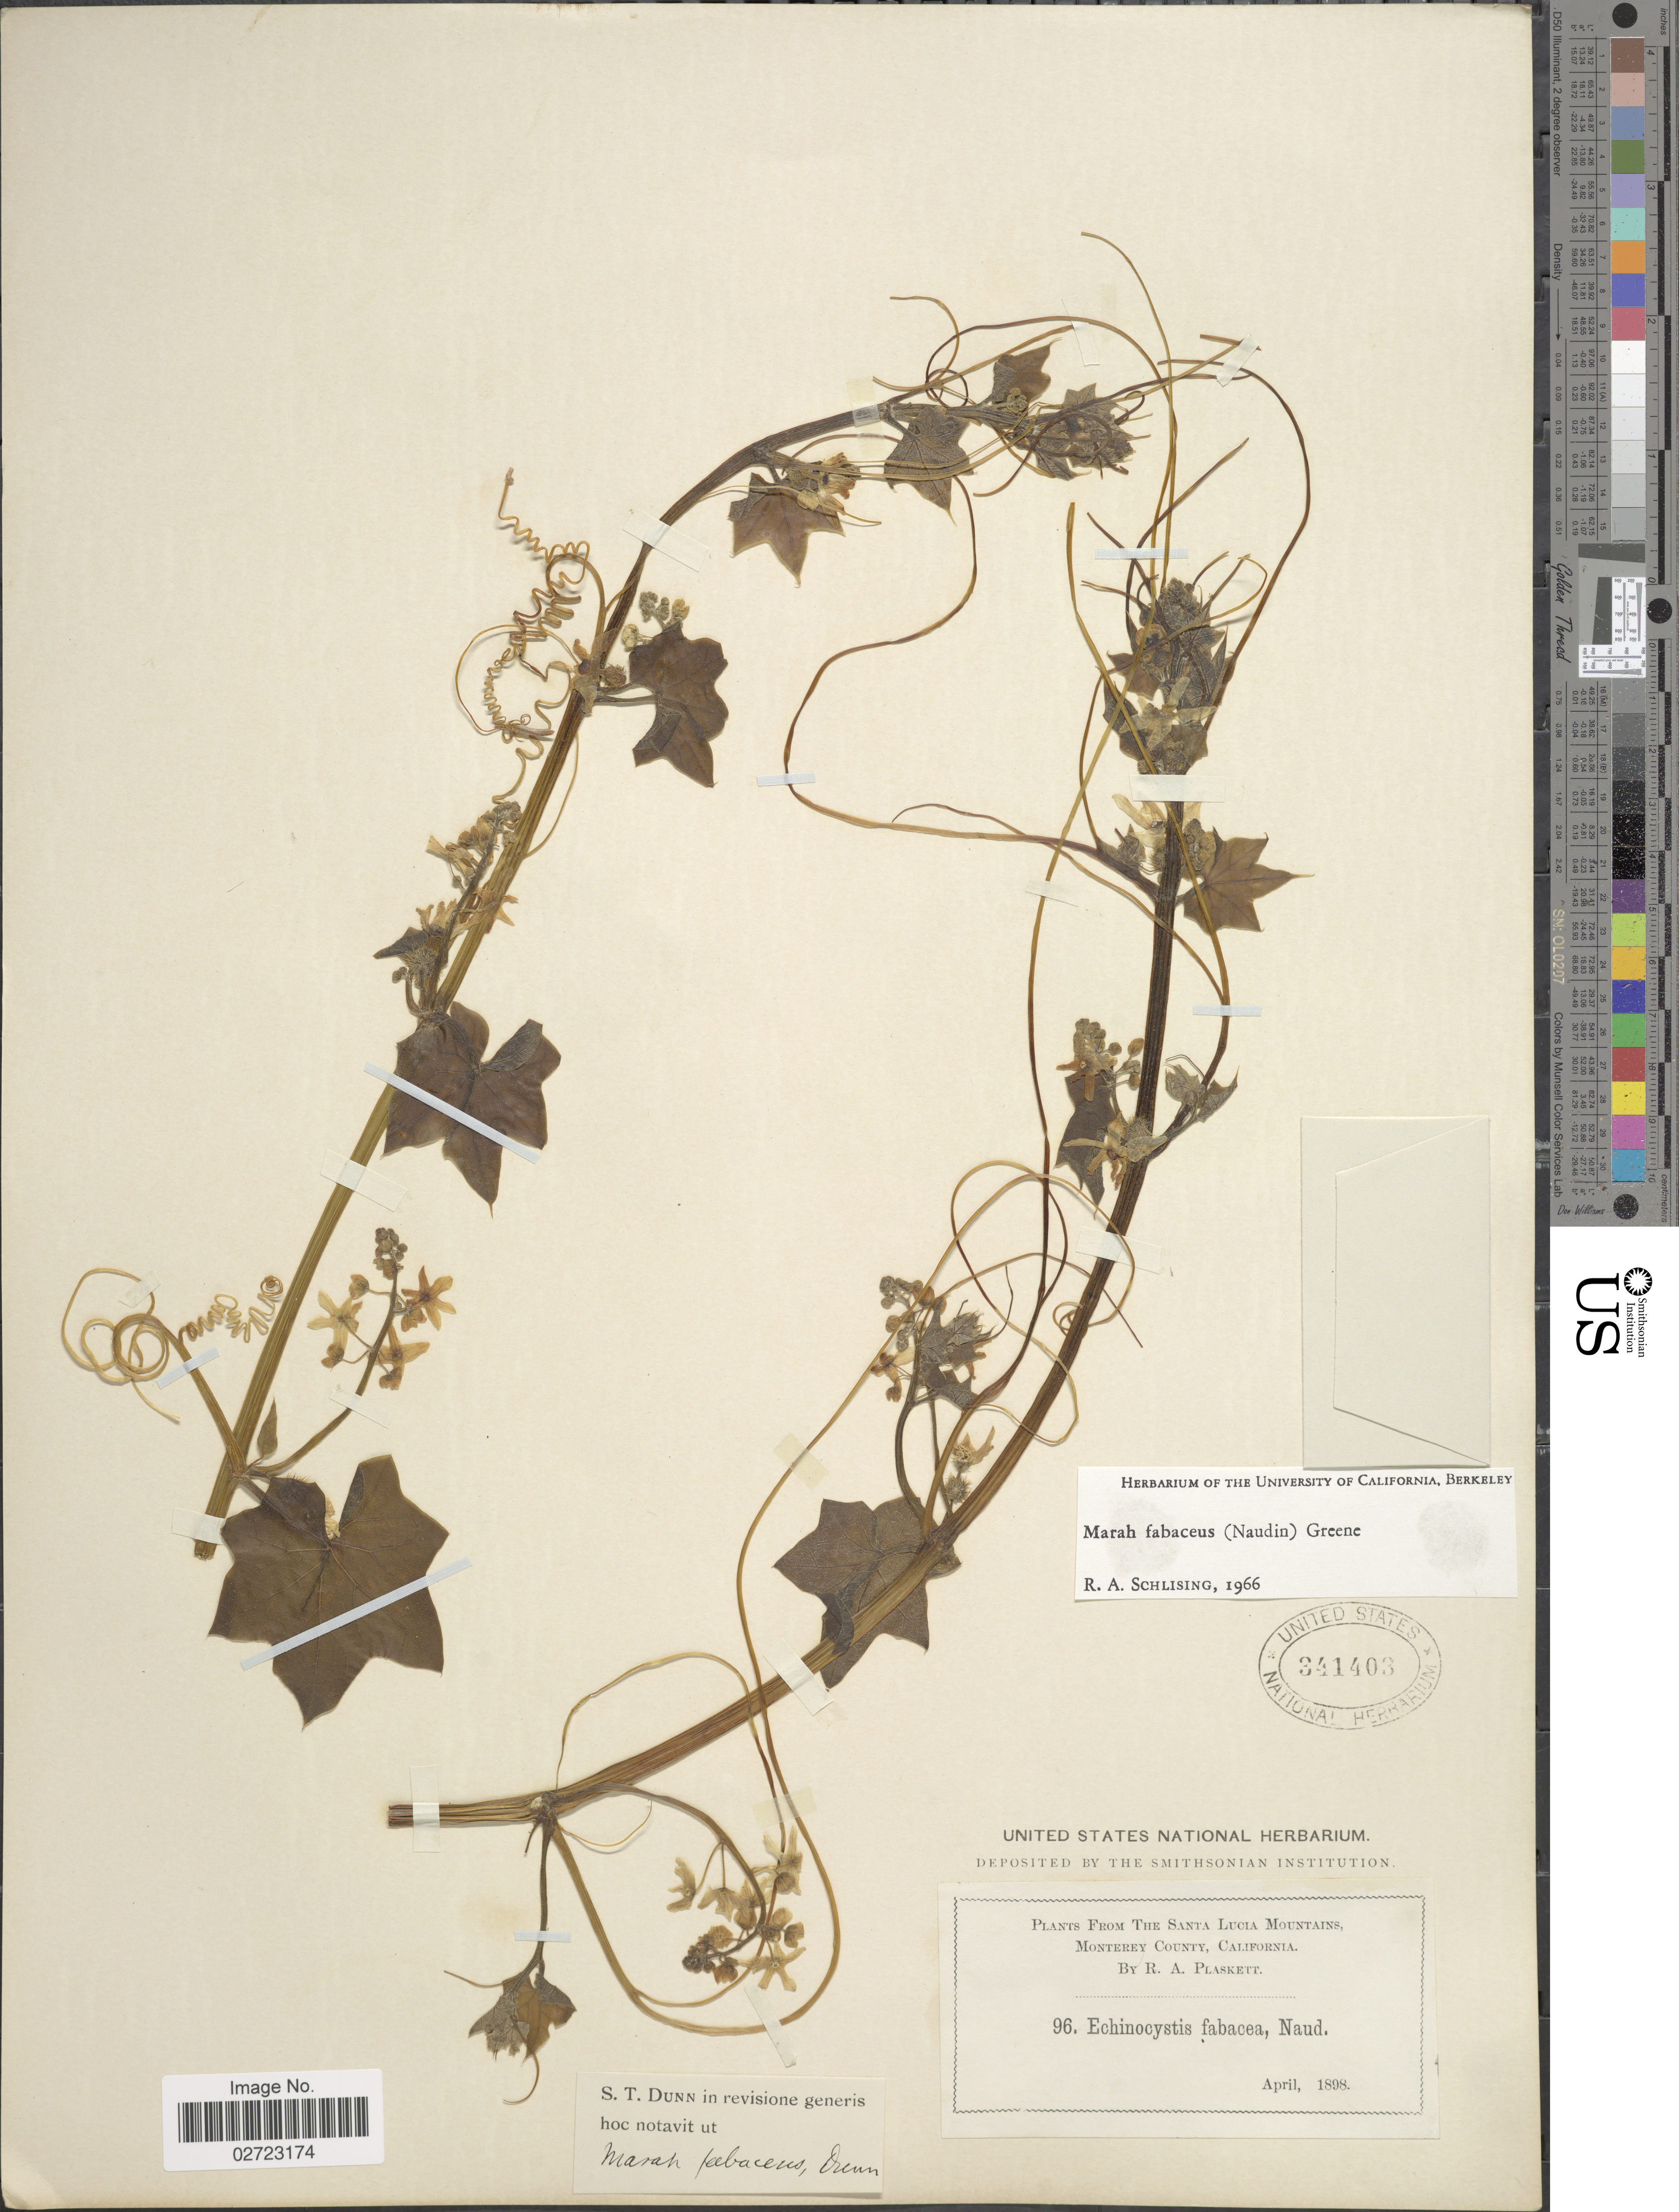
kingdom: Plantae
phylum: Tracheophyta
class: Magnoliopsida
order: Cucurbitales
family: Cucurbitaceae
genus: Marah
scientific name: Marah fabacea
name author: (Naudin) Greene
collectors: R. Plaskett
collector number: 96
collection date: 1898-04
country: United States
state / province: California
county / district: Monterey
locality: The Santa Lucia Mountains, Monterrey County.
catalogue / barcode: US 341403